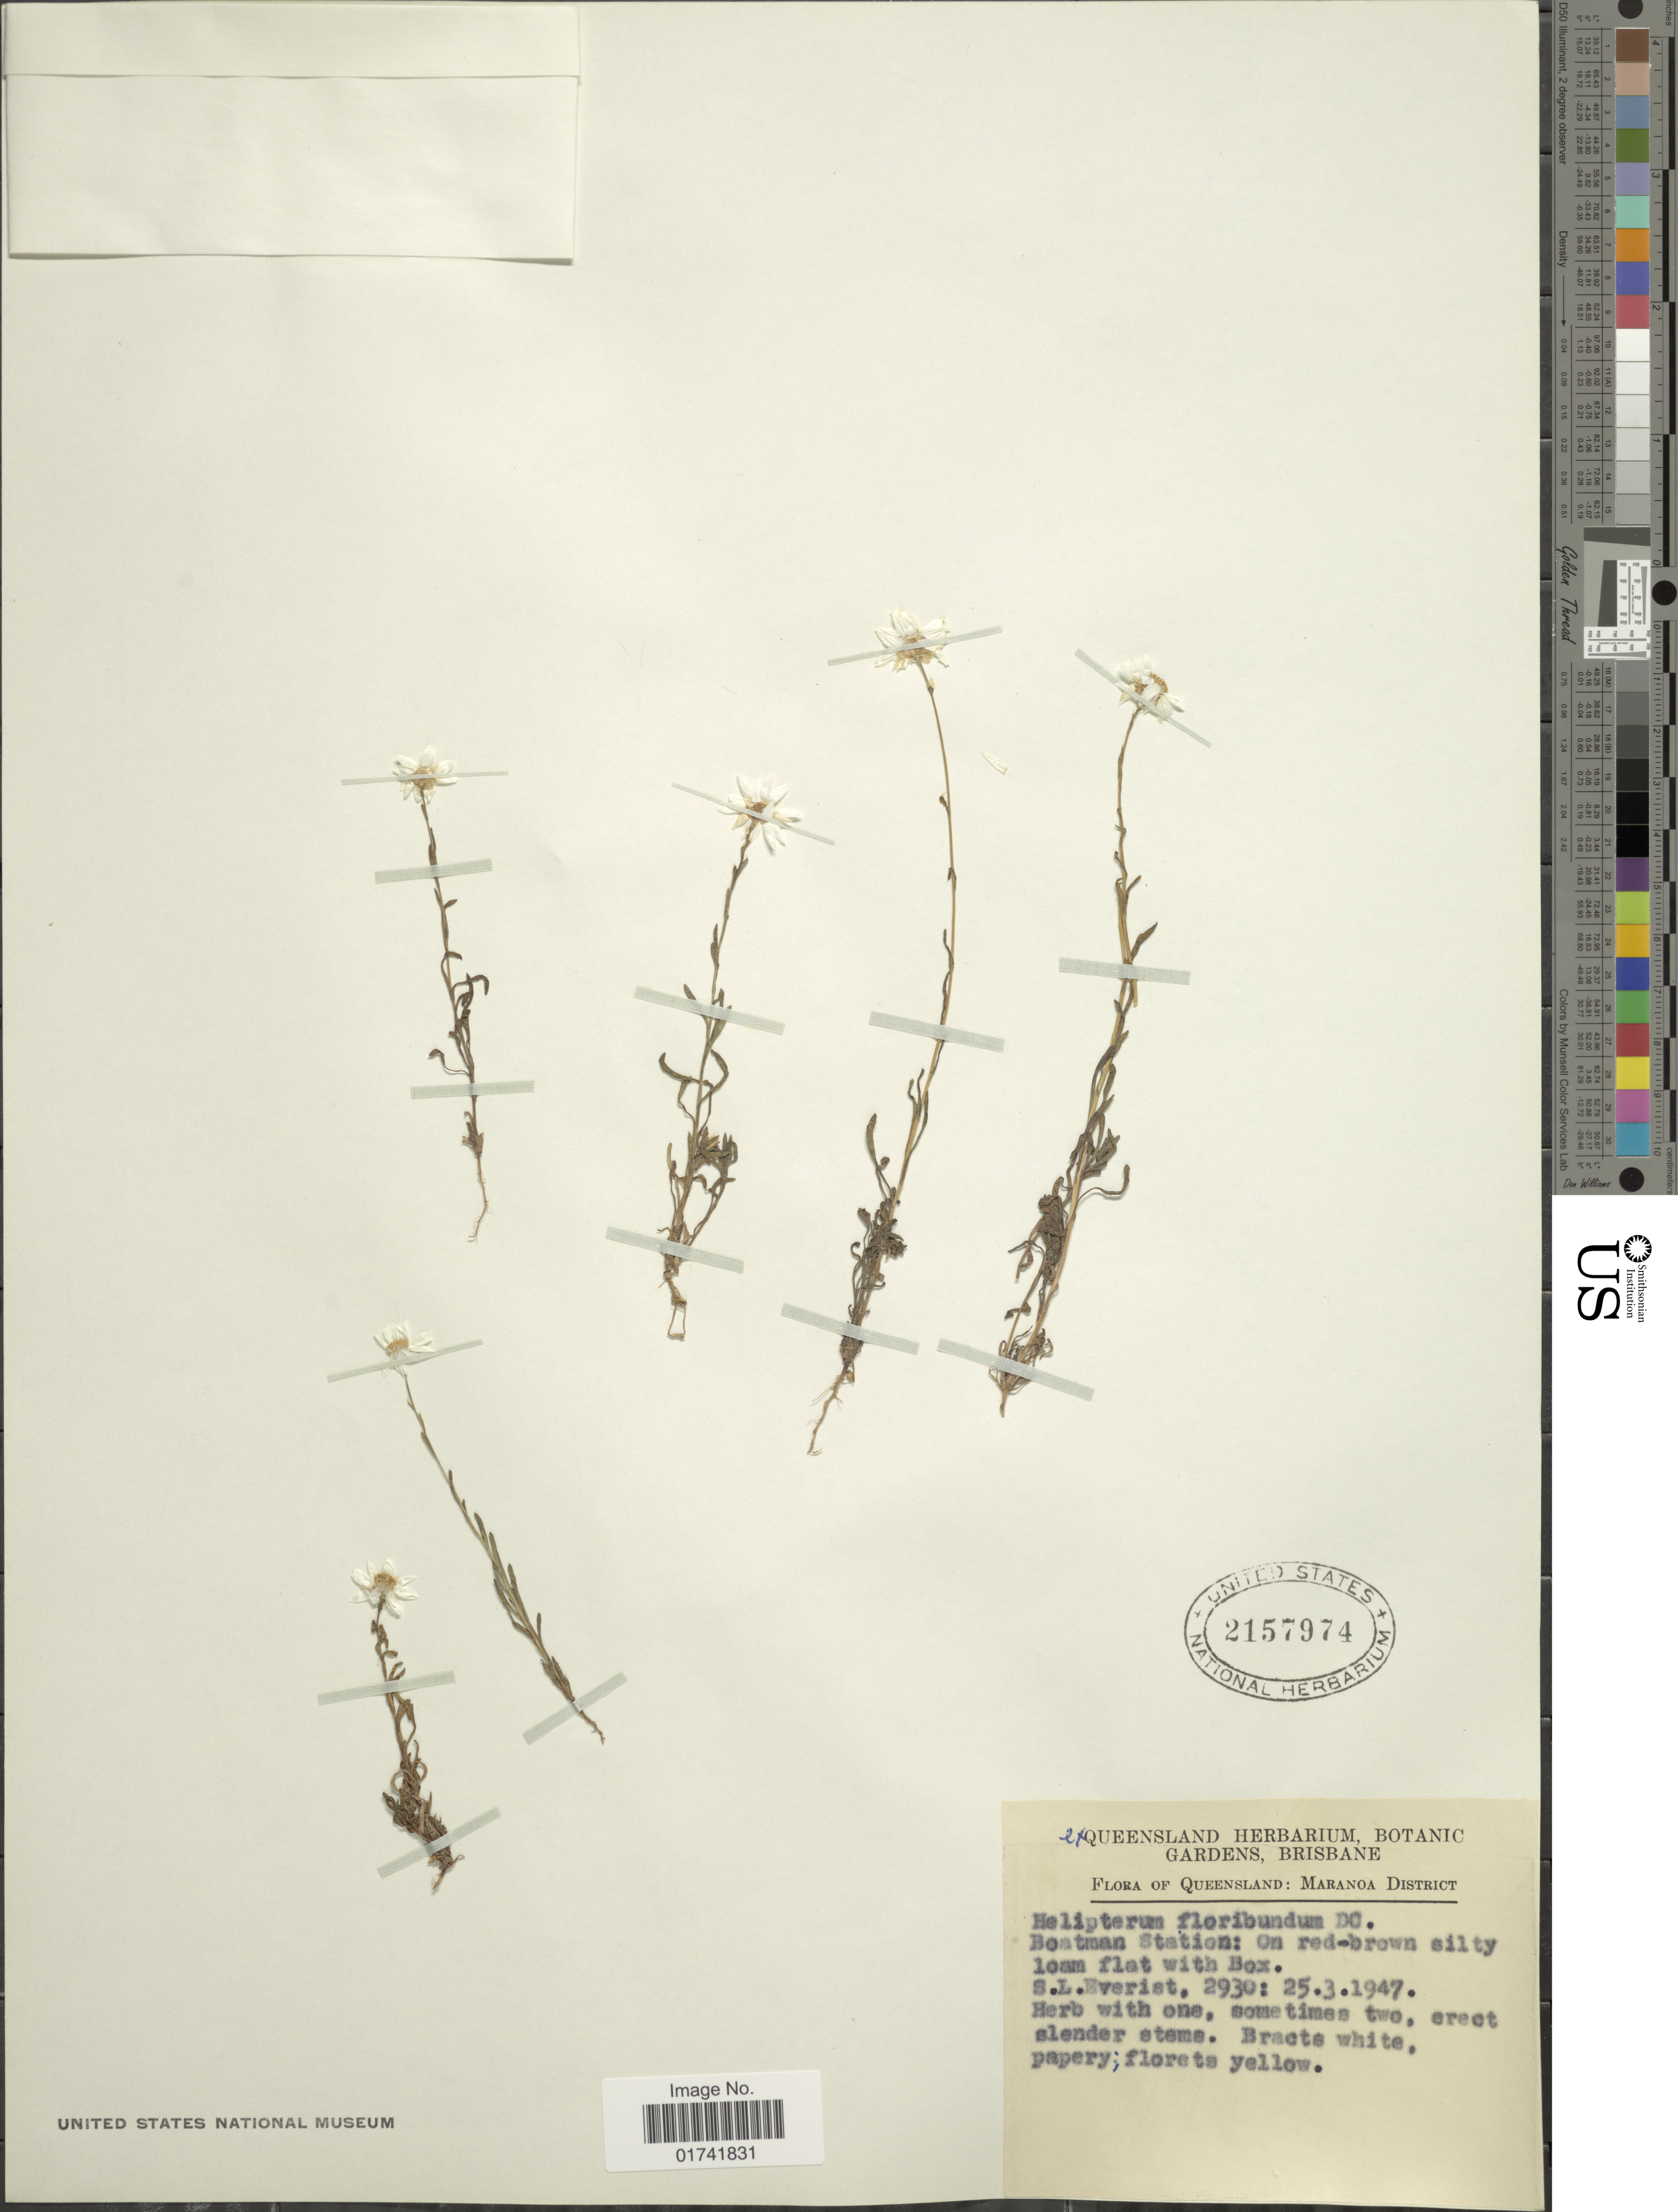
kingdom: Plantae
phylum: Tracheophyta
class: Magnoliopsida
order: Asterales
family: Asteraceae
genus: Rhodanthe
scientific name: Rhodanthe floribunda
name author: (A. Cunn. ex DC.) Paul G. Wilson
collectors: S. Everist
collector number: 2930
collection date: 1947-03-25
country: Australia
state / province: Queensland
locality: Maranoa District, Boatman Station: on red-brown silty loam flat with Box.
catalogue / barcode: US 2157974